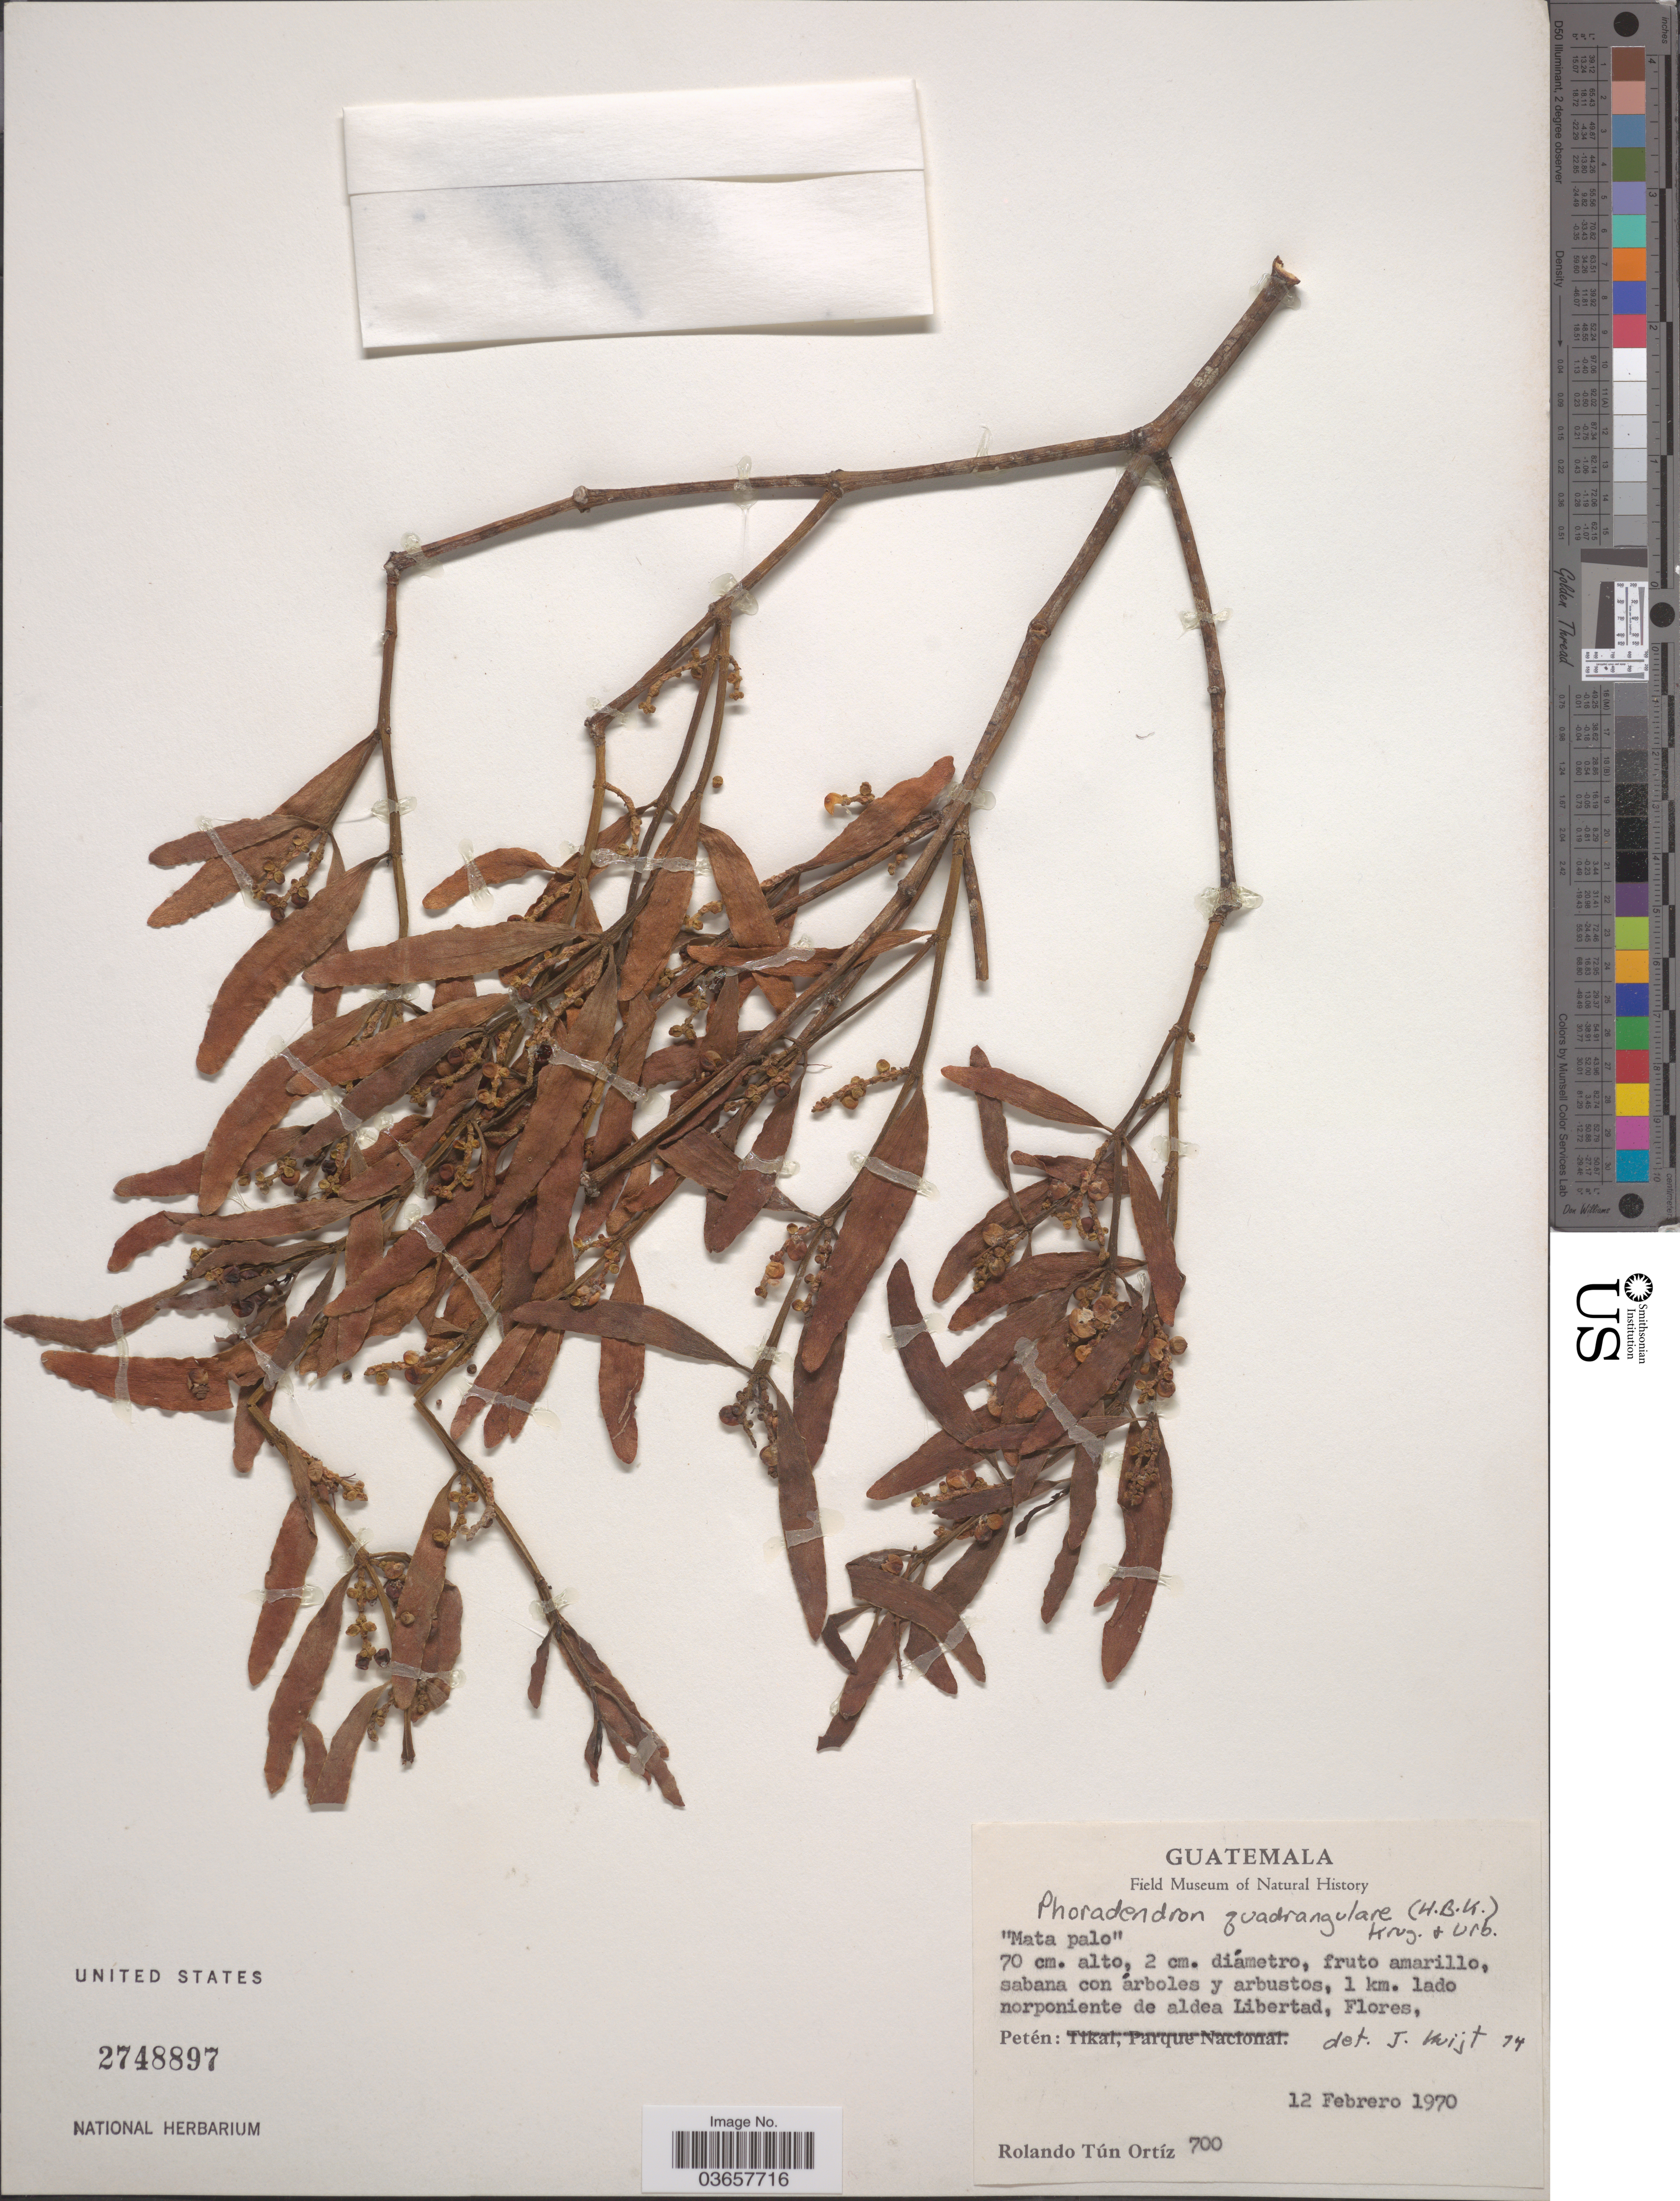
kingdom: Plantae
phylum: Tracheophyta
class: Magnoliopsida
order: Santalales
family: Viscaceae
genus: Phoradendron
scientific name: Phoradendron quadrangulare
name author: (Kunth) Griseb.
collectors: R. Ortiz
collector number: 700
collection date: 1970-02-12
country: Guatemala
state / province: El Petén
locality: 1 km. lado norponiente de aldea Libertad, Flores, Petén.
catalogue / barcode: US 2748897